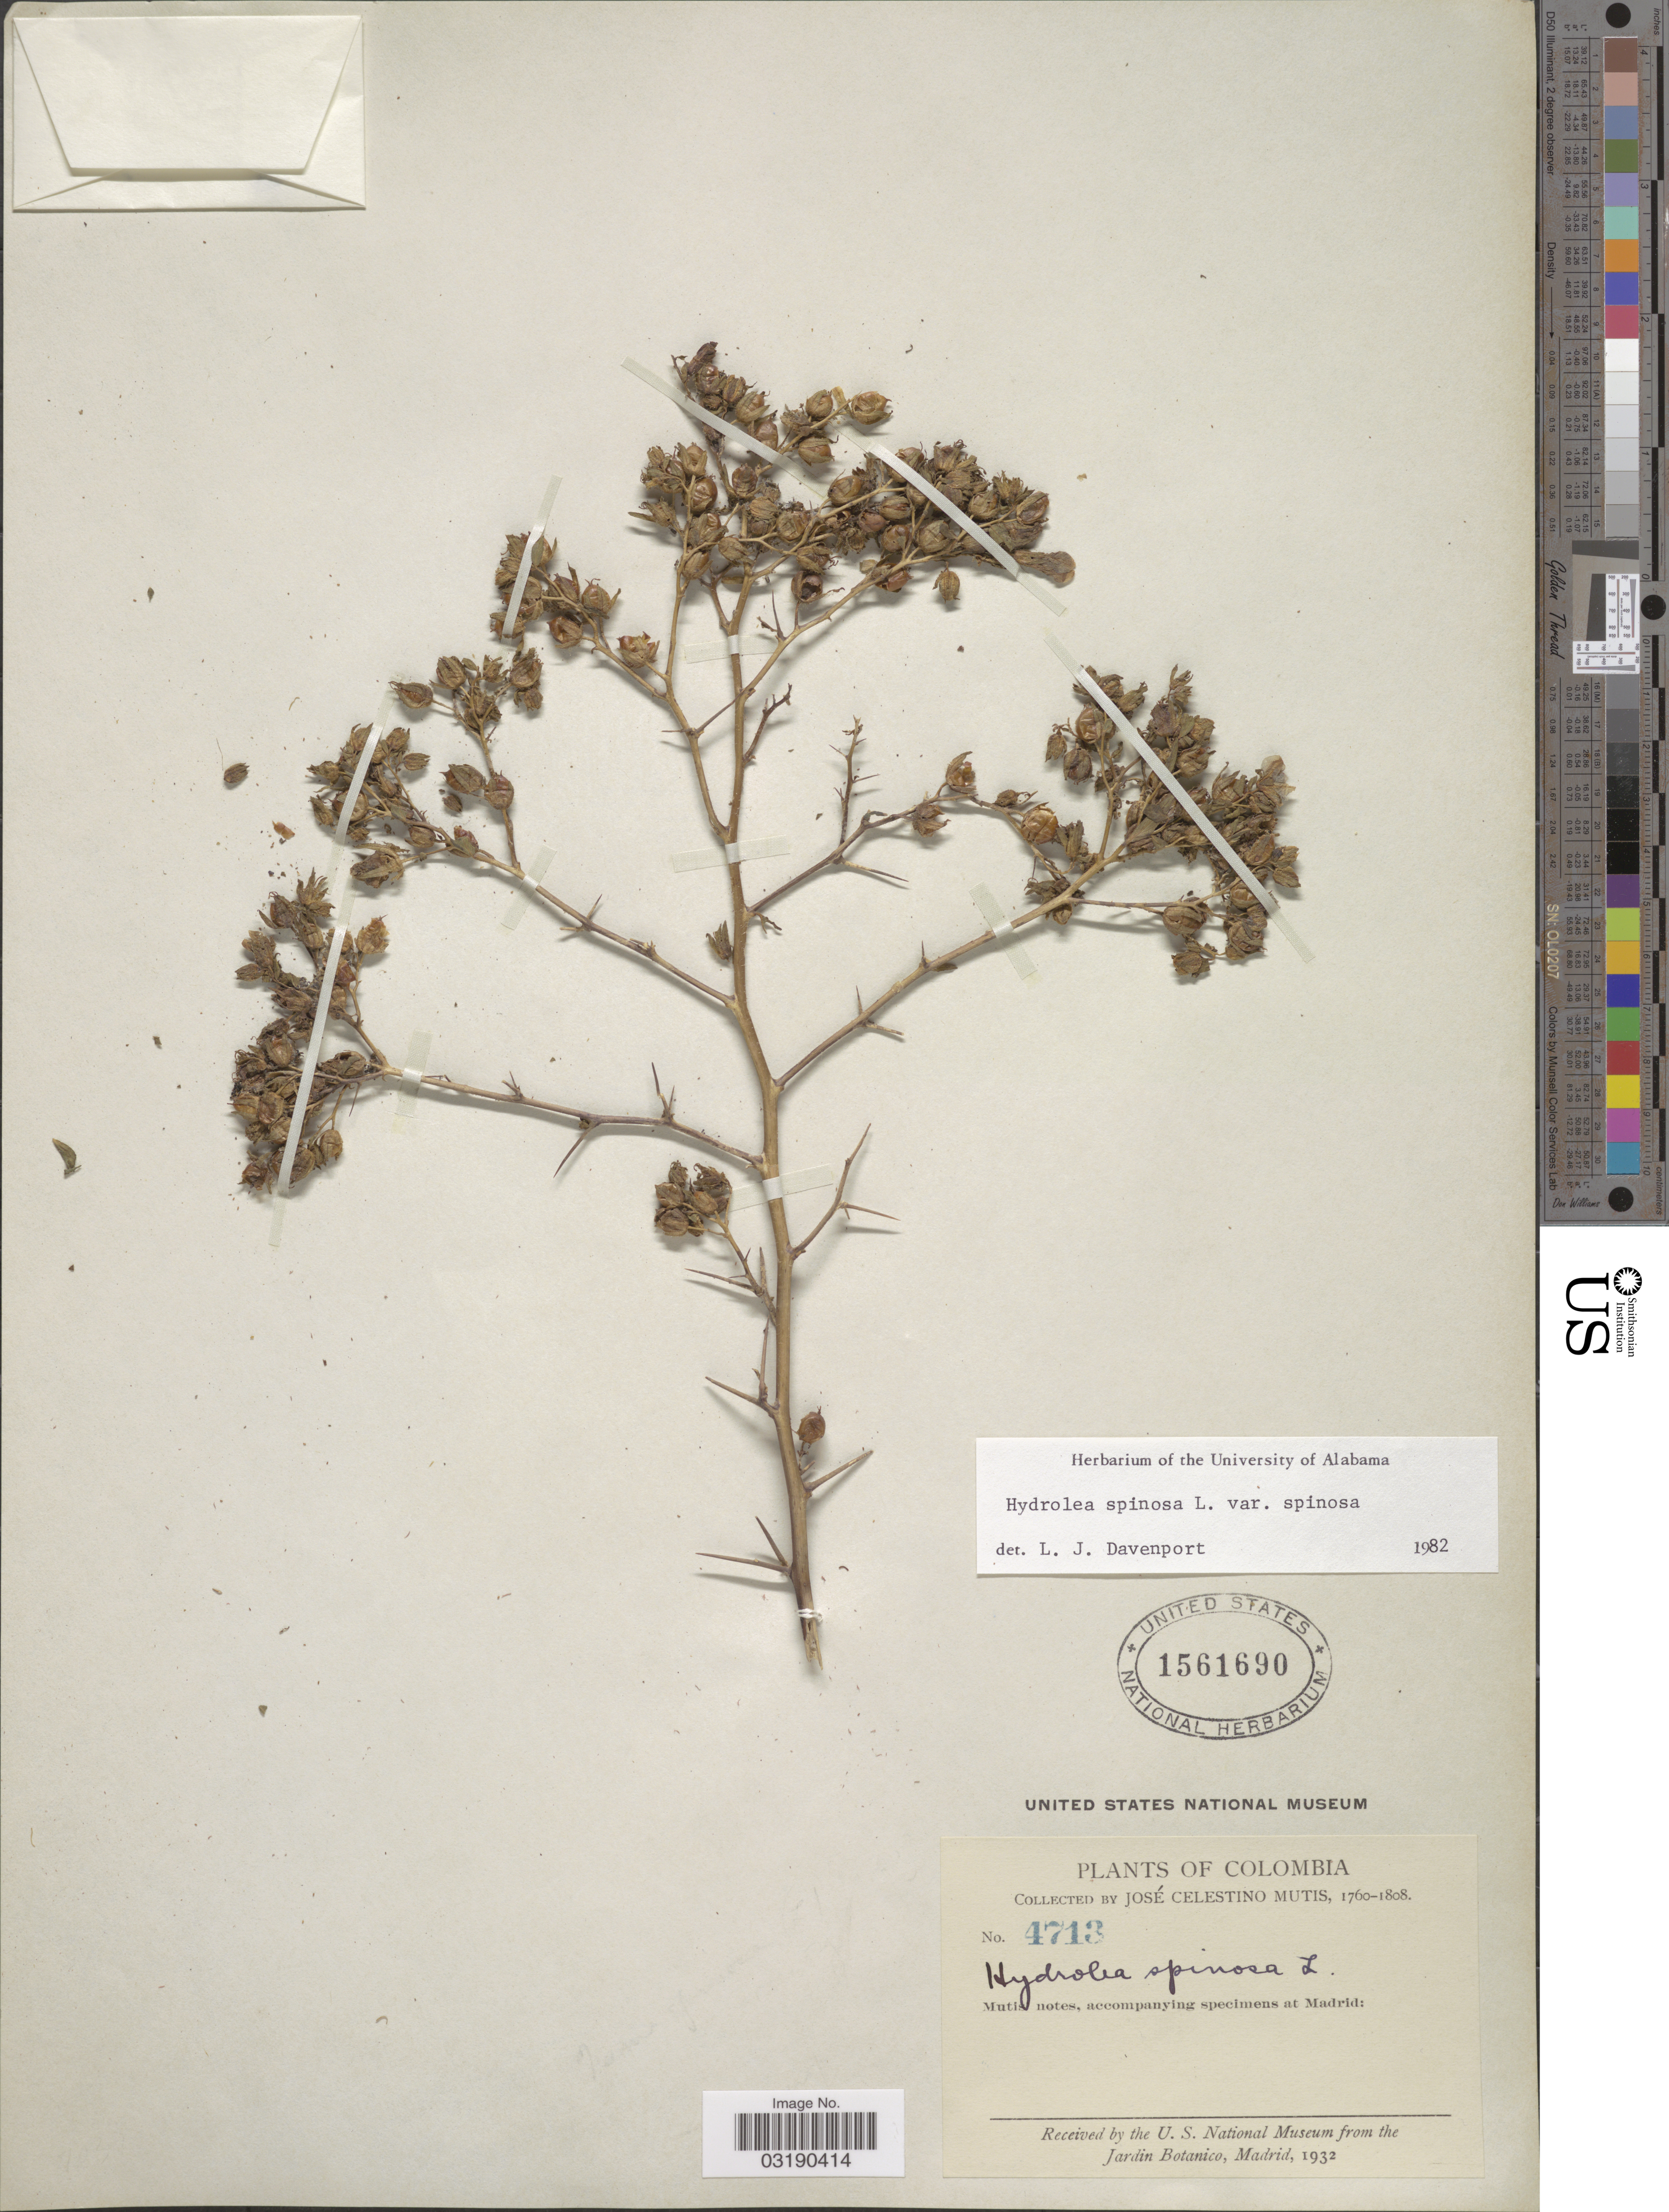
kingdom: Plantae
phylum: Tracheophyta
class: Magnoliopsida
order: Solanales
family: Hydroleaceae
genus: Hydrolea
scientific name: Hydrolea spinosa var. spinosa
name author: L.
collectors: J. C. B. Mutis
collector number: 4713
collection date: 1760/1808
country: Colombia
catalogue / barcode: US 1561690